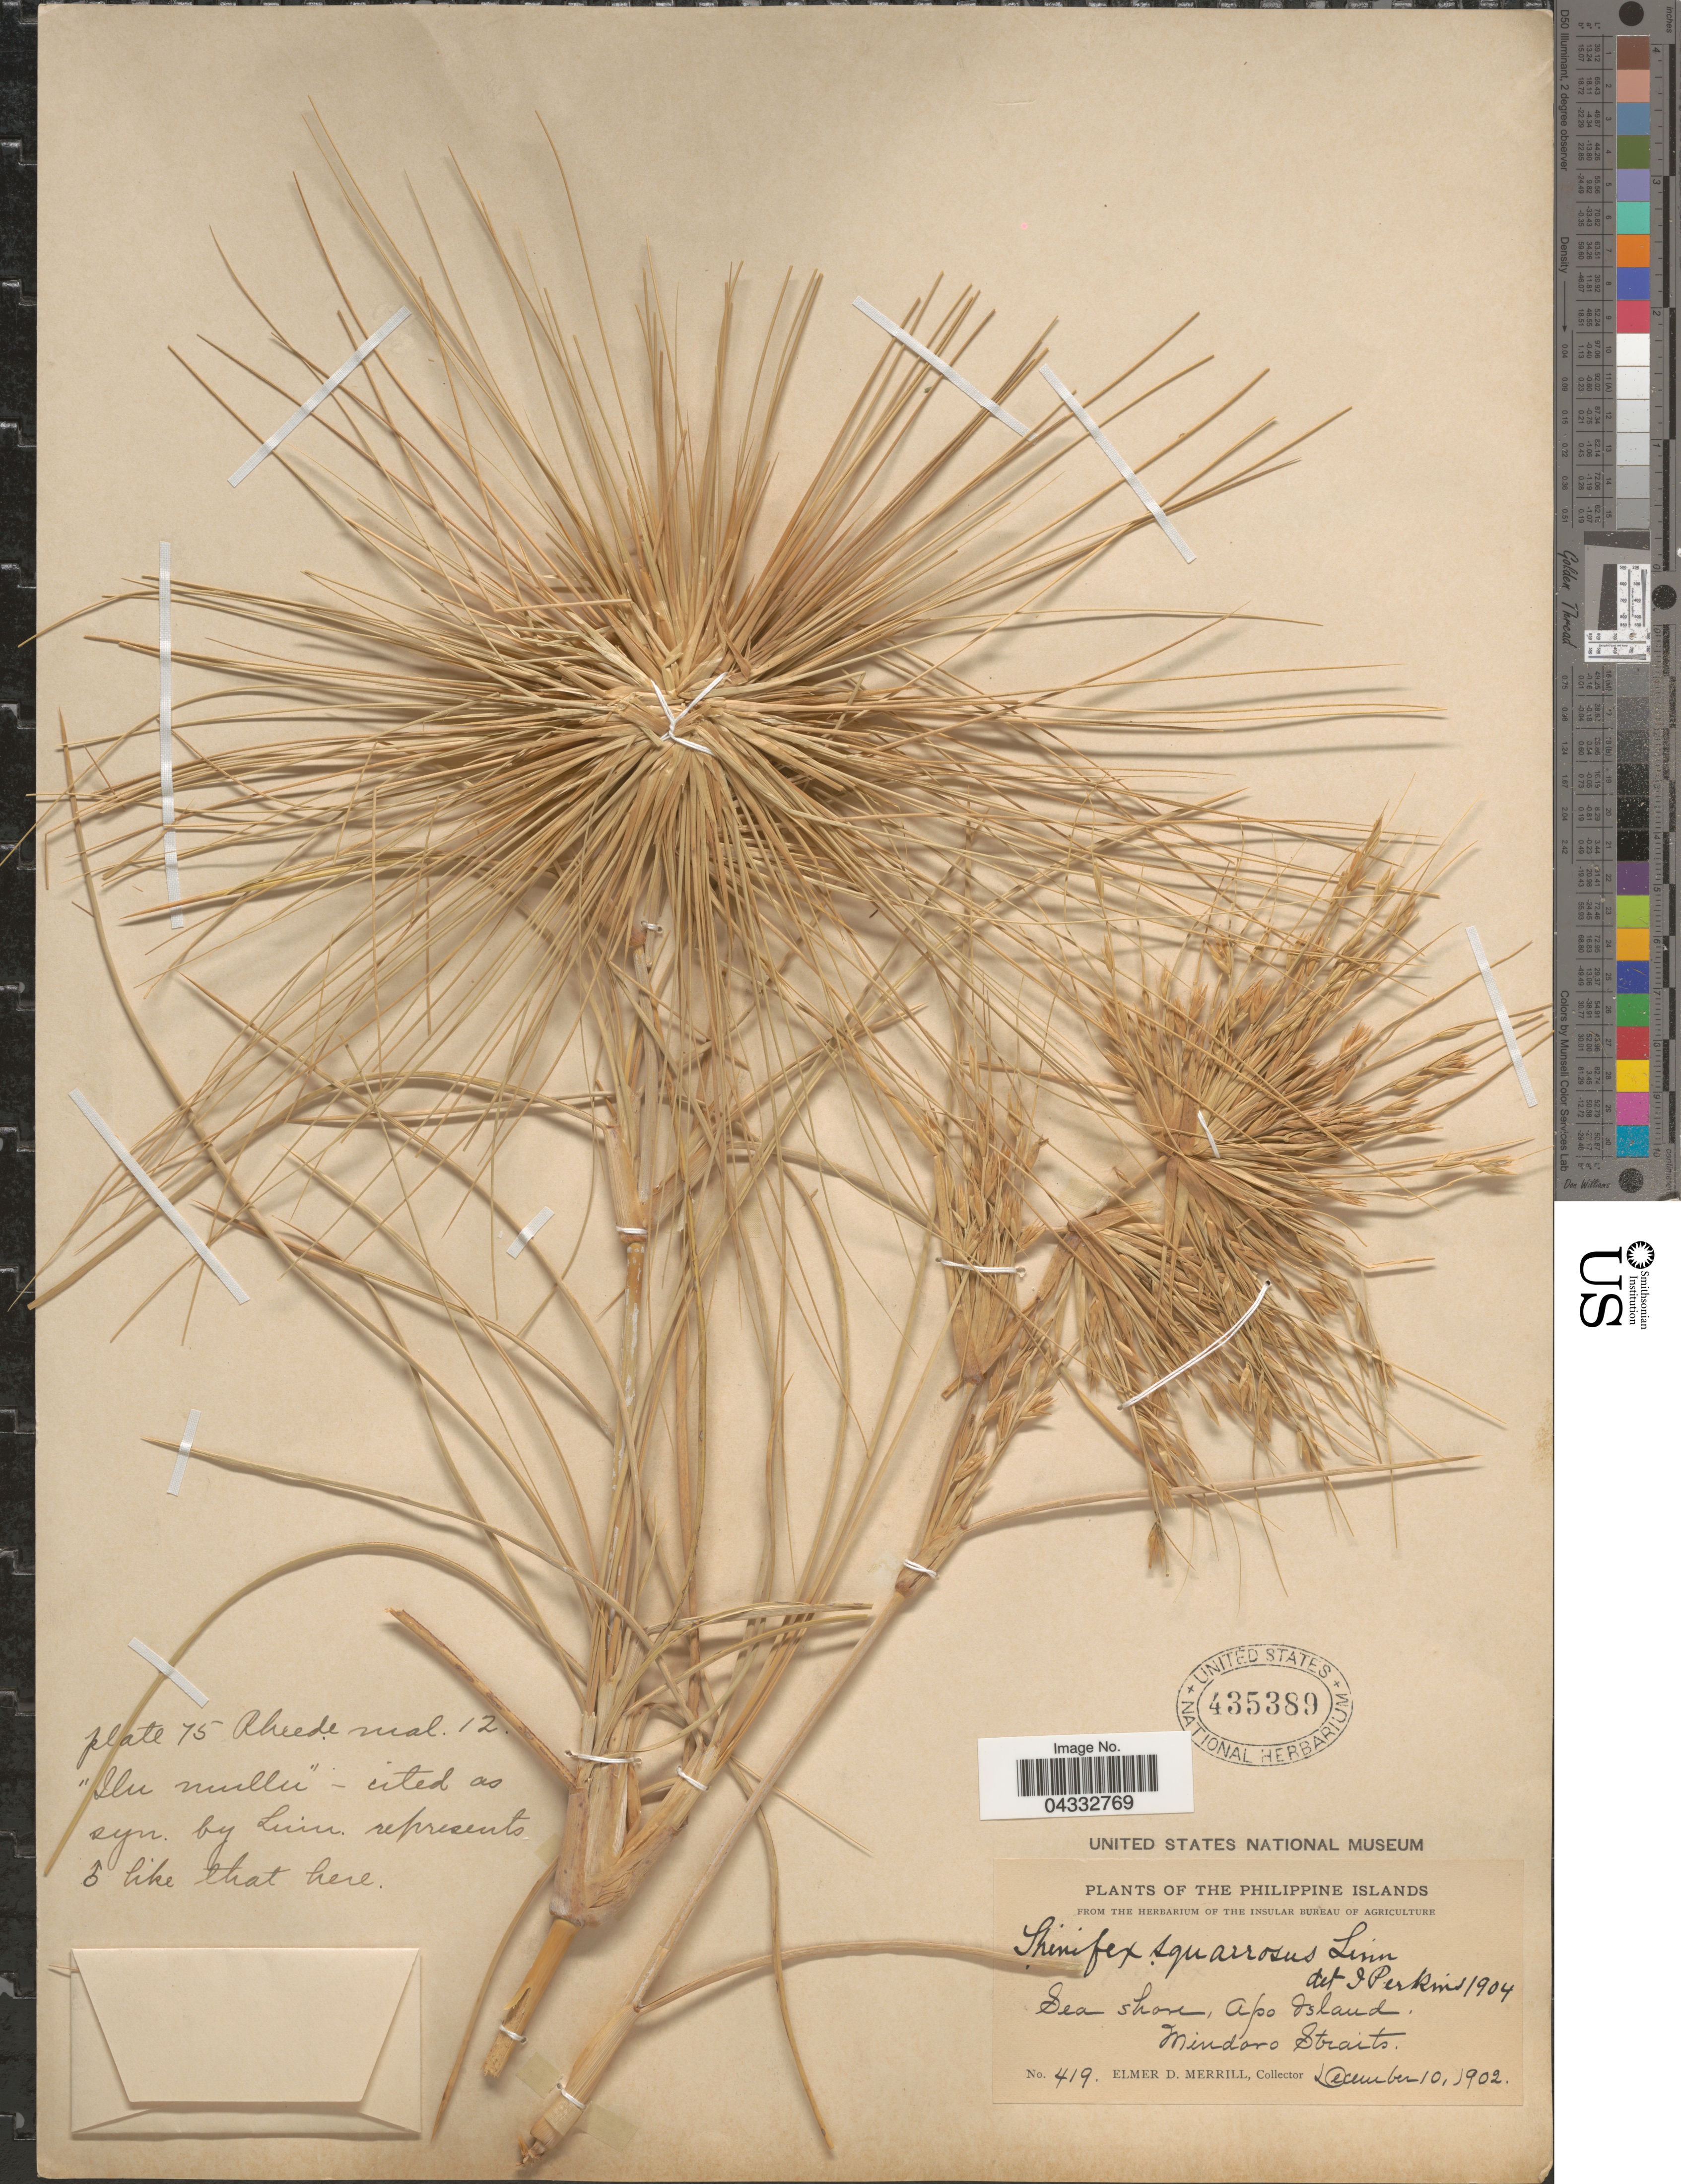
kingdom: Plantae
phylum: Tracheophyta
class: Liliopsida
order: Poales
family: Poaceae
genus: Spinifex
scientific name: Spinifex sp.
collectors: E. D. Merrill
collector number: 419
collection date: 1902-12-10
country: Philippines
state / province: Mimaropa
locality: Sea shore, Apo Island. Mindoro Straits.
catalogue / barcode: US 435389